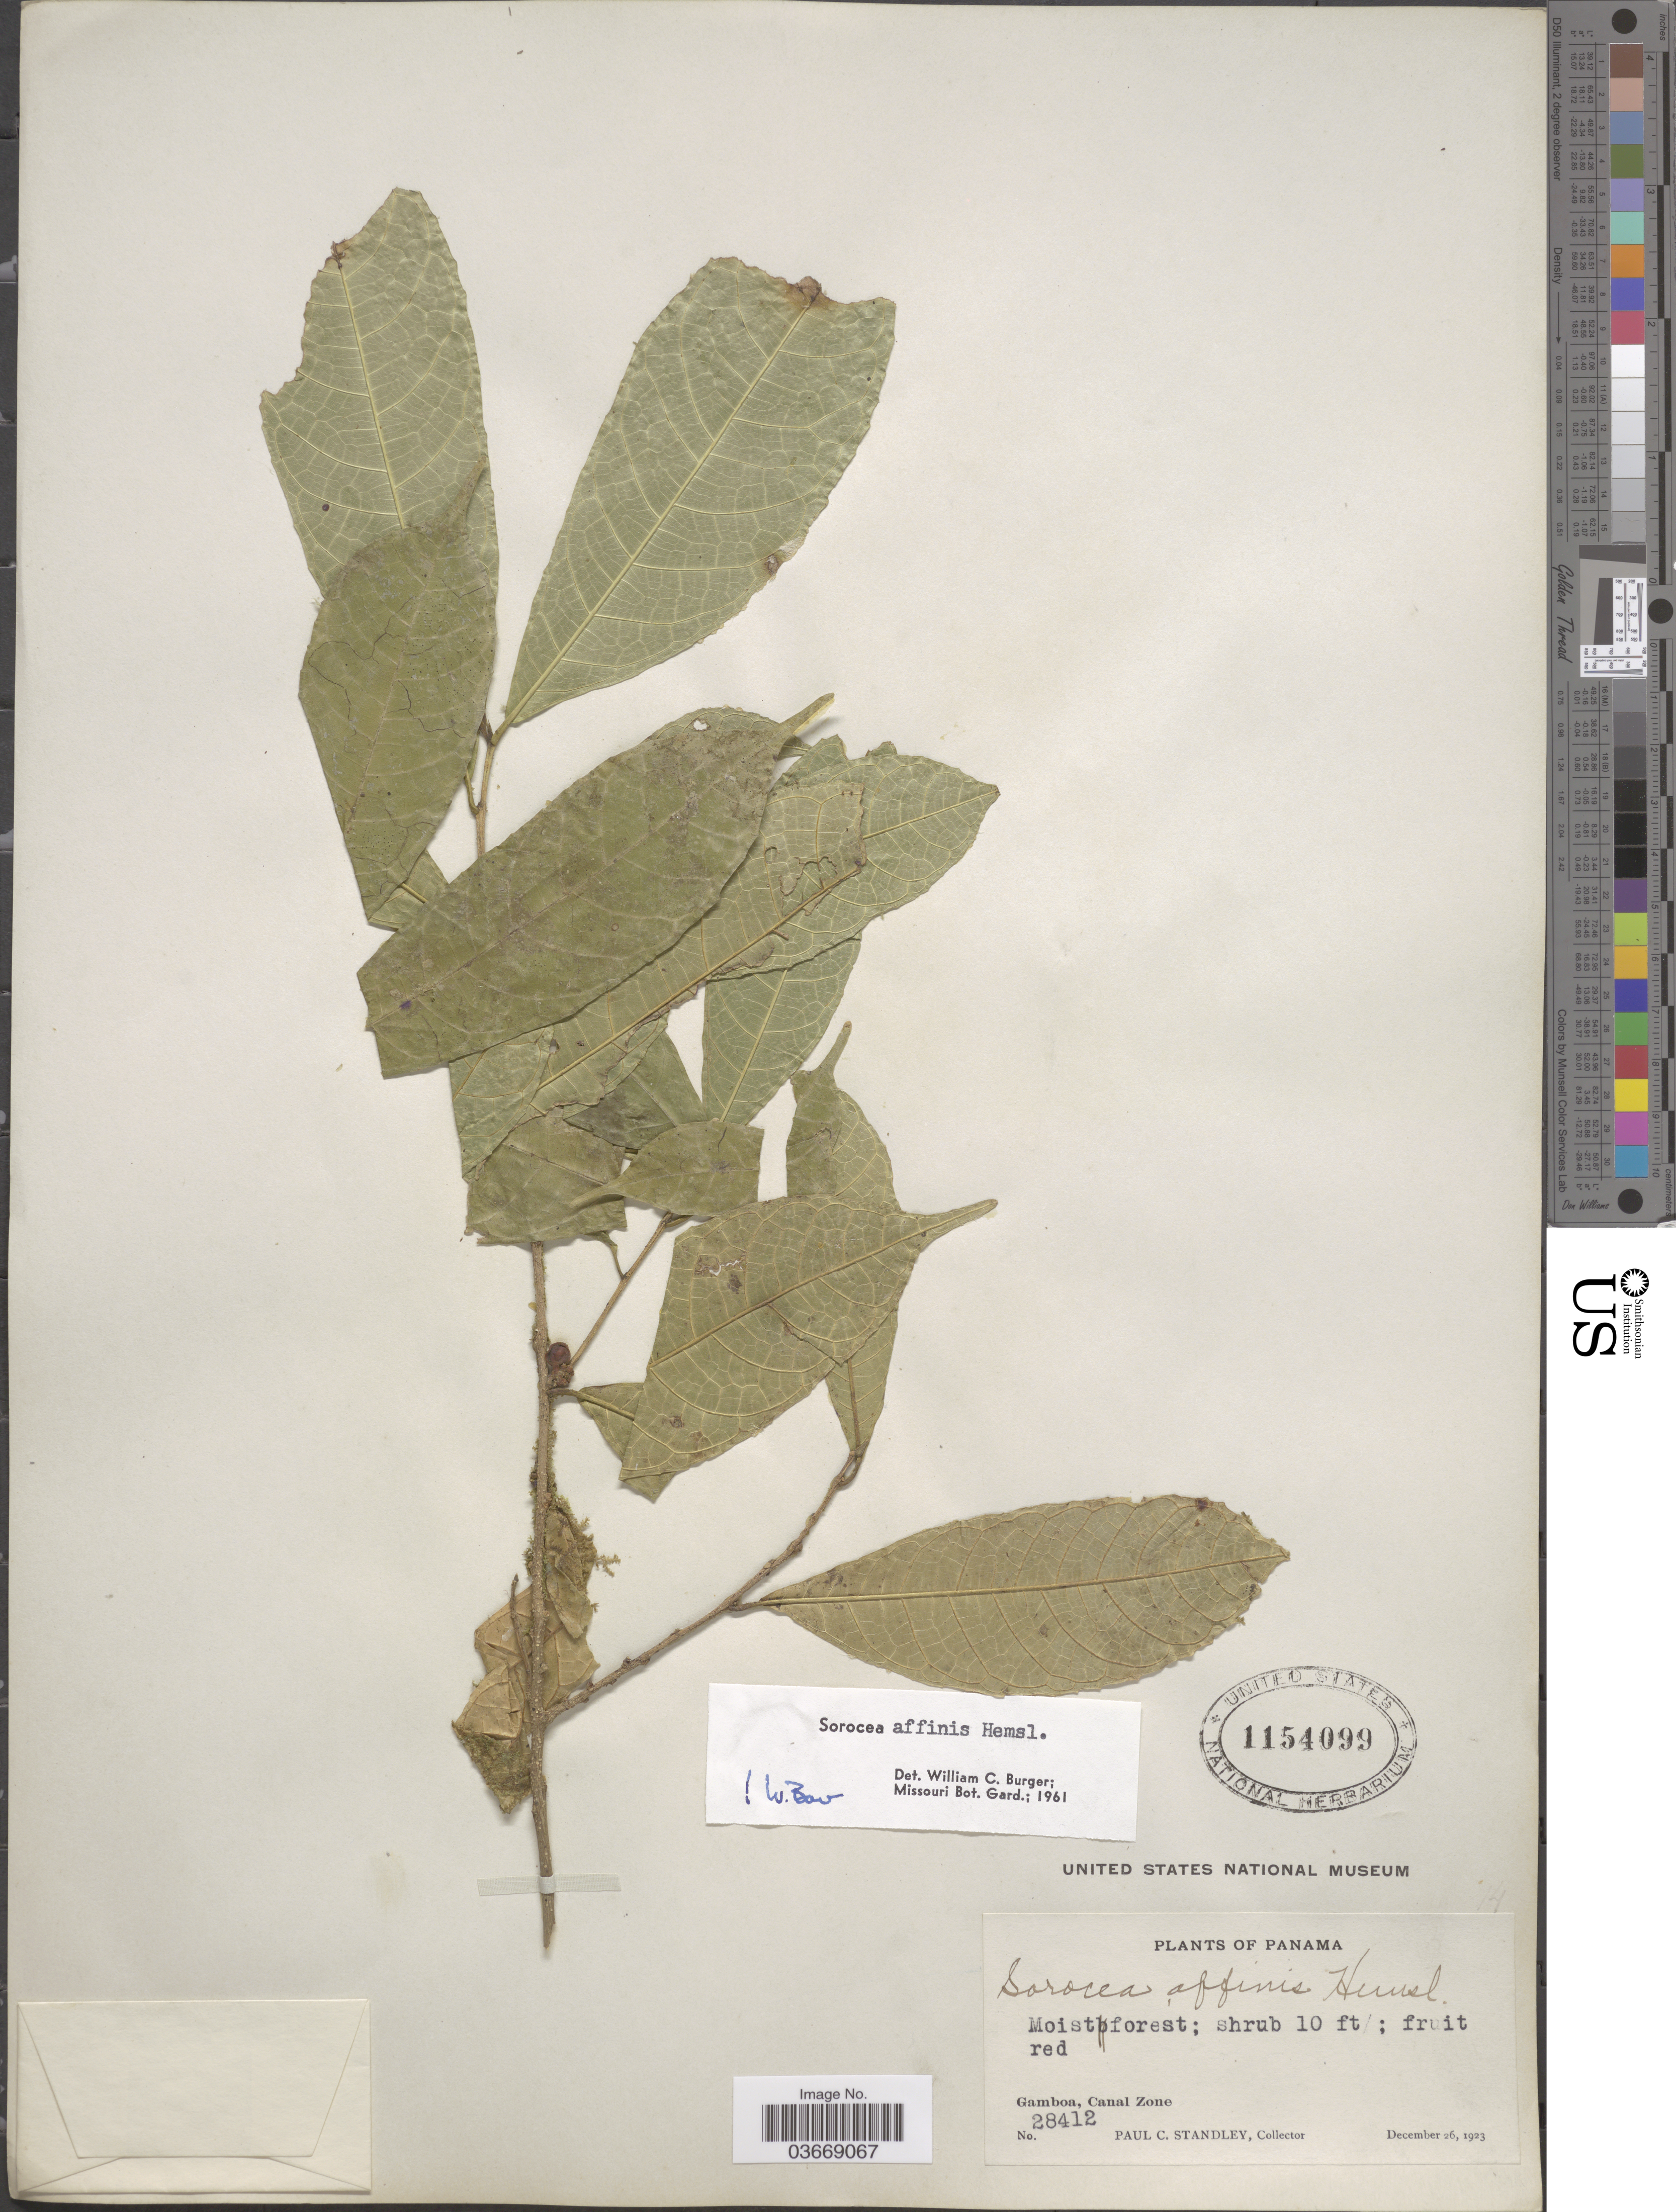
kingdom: Plantae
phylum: Tracheophyta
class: Magnoliopsida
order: Rosales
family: Moraceae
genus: Sorocea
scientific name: Sorocea affinis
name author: Hemsl.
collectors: P. C. Standley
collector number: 28412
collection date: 1923-12-26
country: Panama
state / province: Colón / Panamá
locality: Gamboa, Canal Zone.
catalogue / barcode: US 1154099